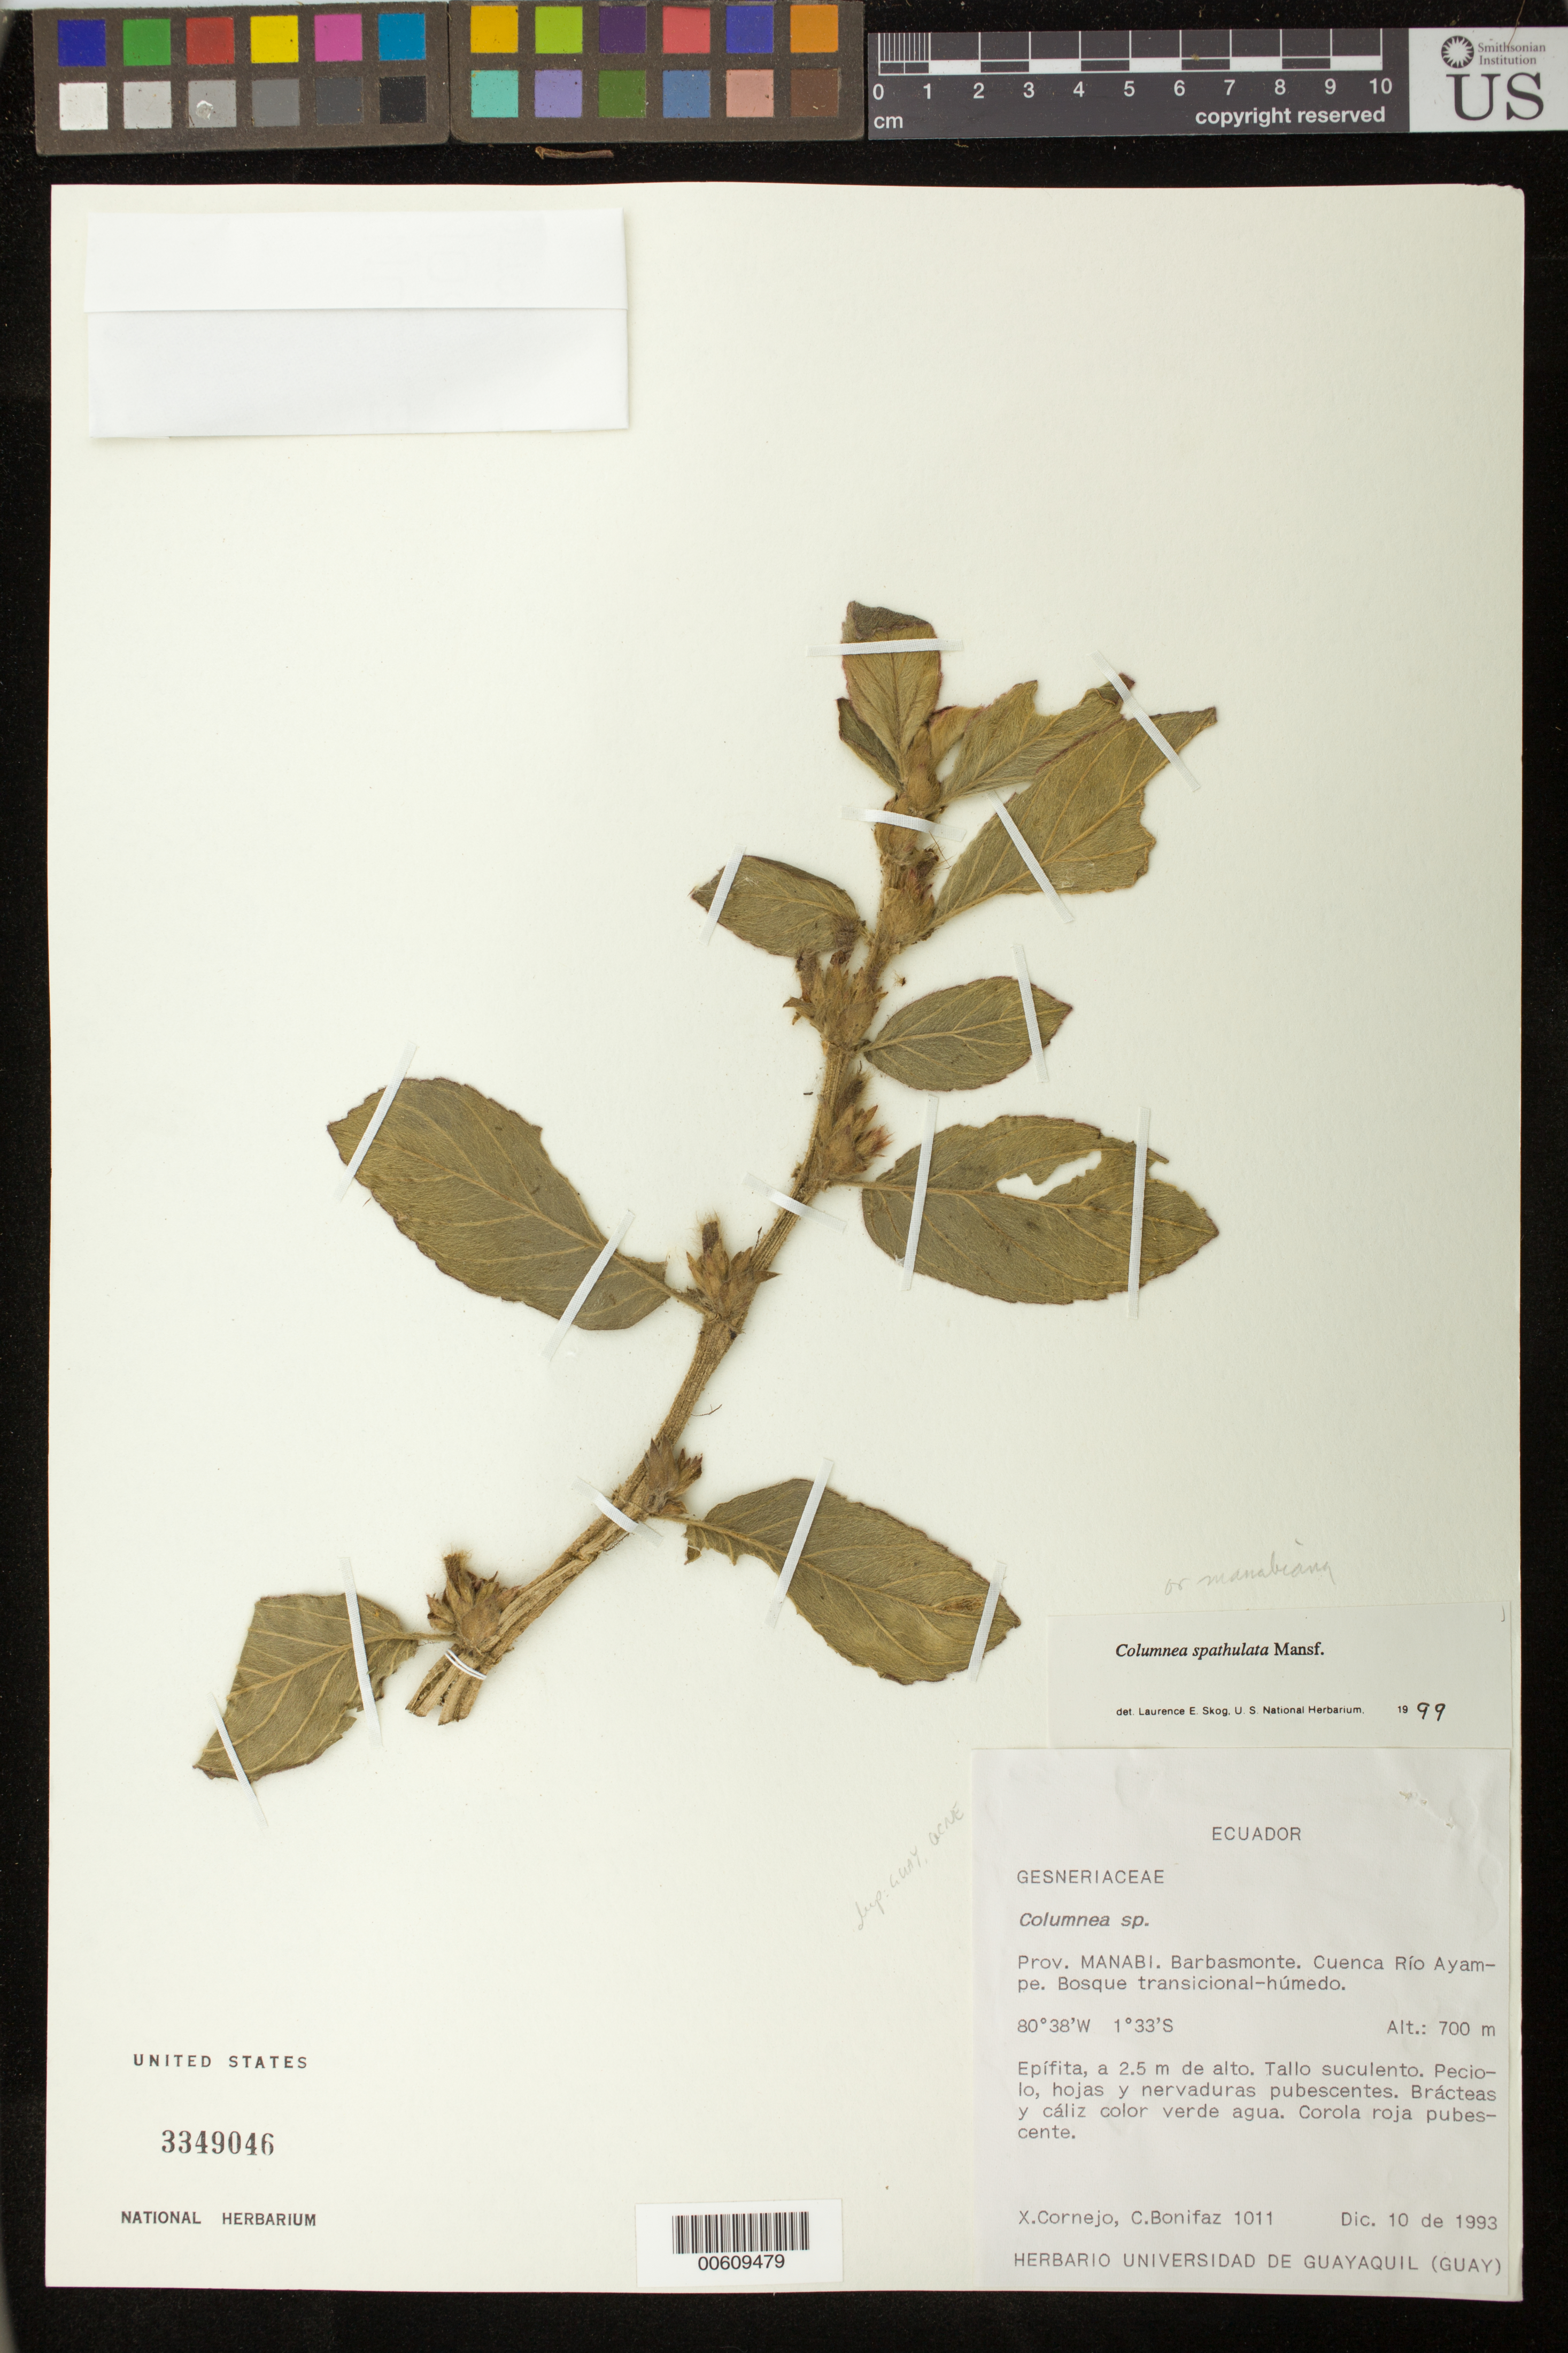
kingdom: Plantae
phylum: Tracheophyta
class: Magnoliopsida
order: Lamiales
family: Gesneriaceae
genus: Columnea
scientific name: Columnea spathulata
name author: Mansf.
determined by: Skog, Laurence E.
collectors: X. F. Cornejo & C. Bonifaz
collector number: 1011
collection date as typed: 10 Dec 1993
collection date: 1993-12-10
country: Ecuador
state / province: Manabí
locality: Barbasmonte, cuenca Río Ayampe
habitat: Bosque transicional-húmedo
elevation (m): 700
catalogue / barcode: US 3349046